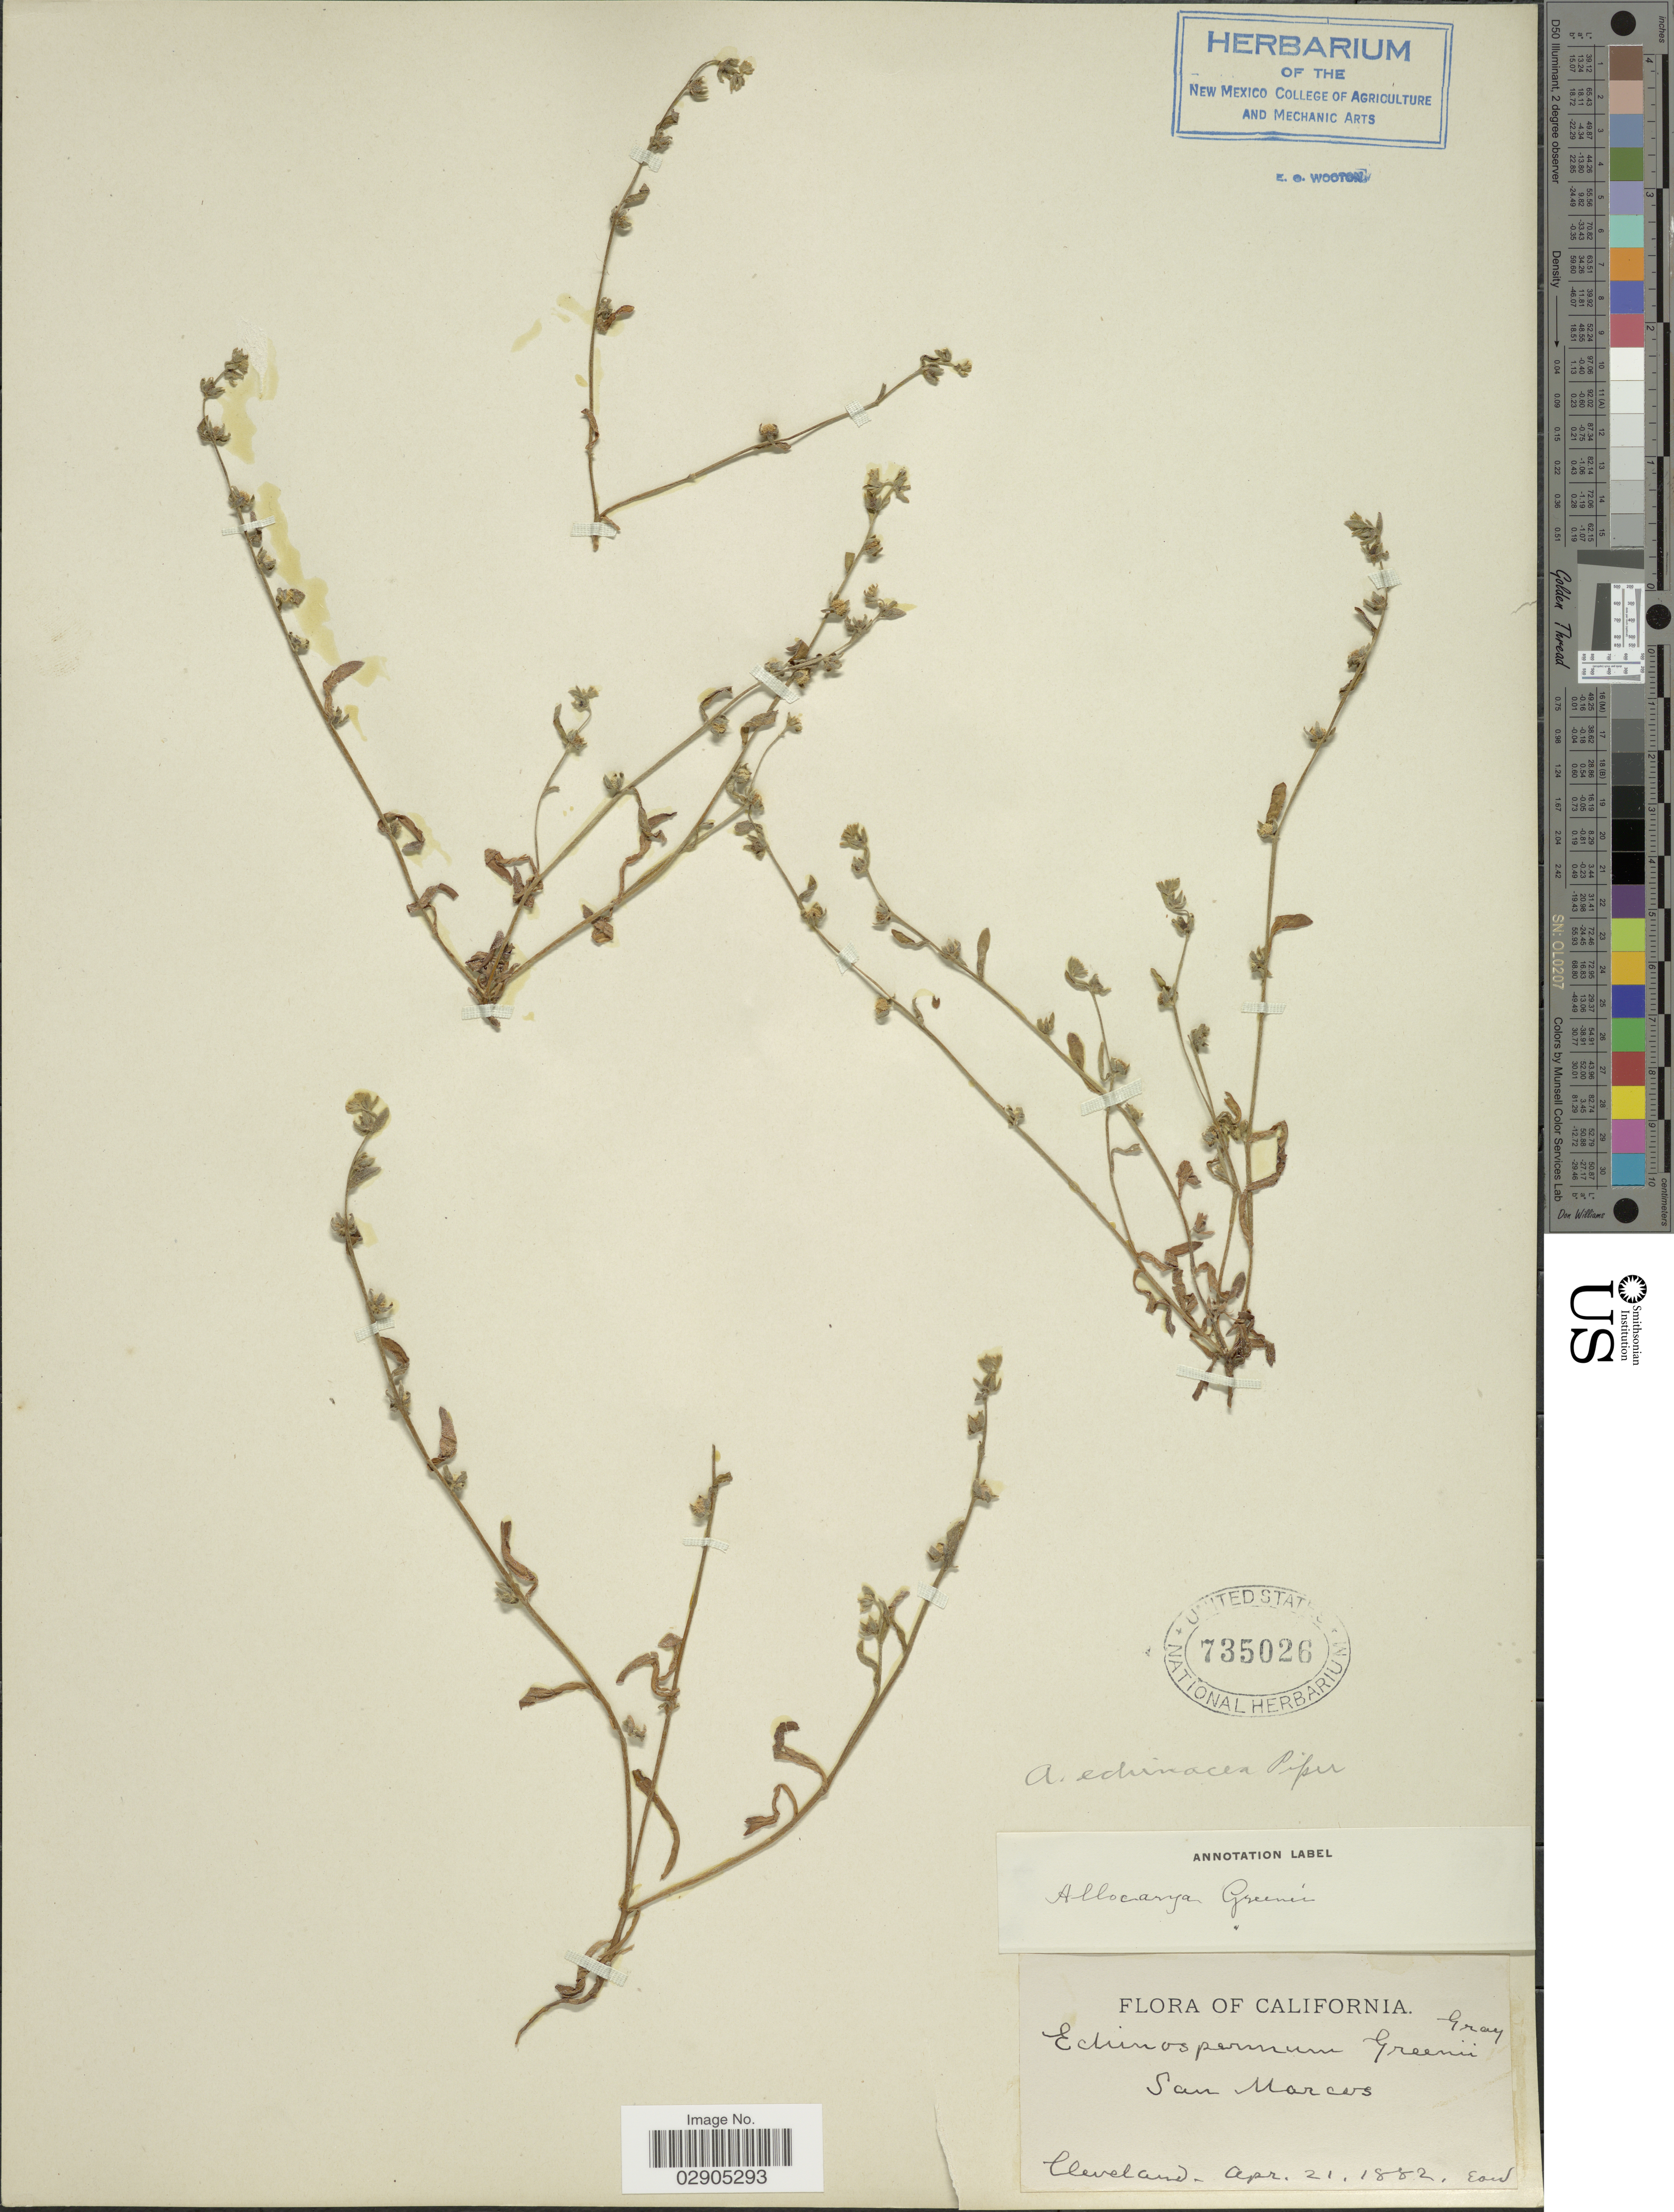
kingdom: Plantae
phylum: Tracheophyta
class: Magnoliopsida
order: Boraginales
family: Boraginaceae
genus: Allocarya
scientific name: Allocarya echinacea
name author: Piper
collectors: Cleveland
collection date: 1882-04-21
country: United States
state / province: California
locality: San Marcos.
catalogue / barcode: US 735026